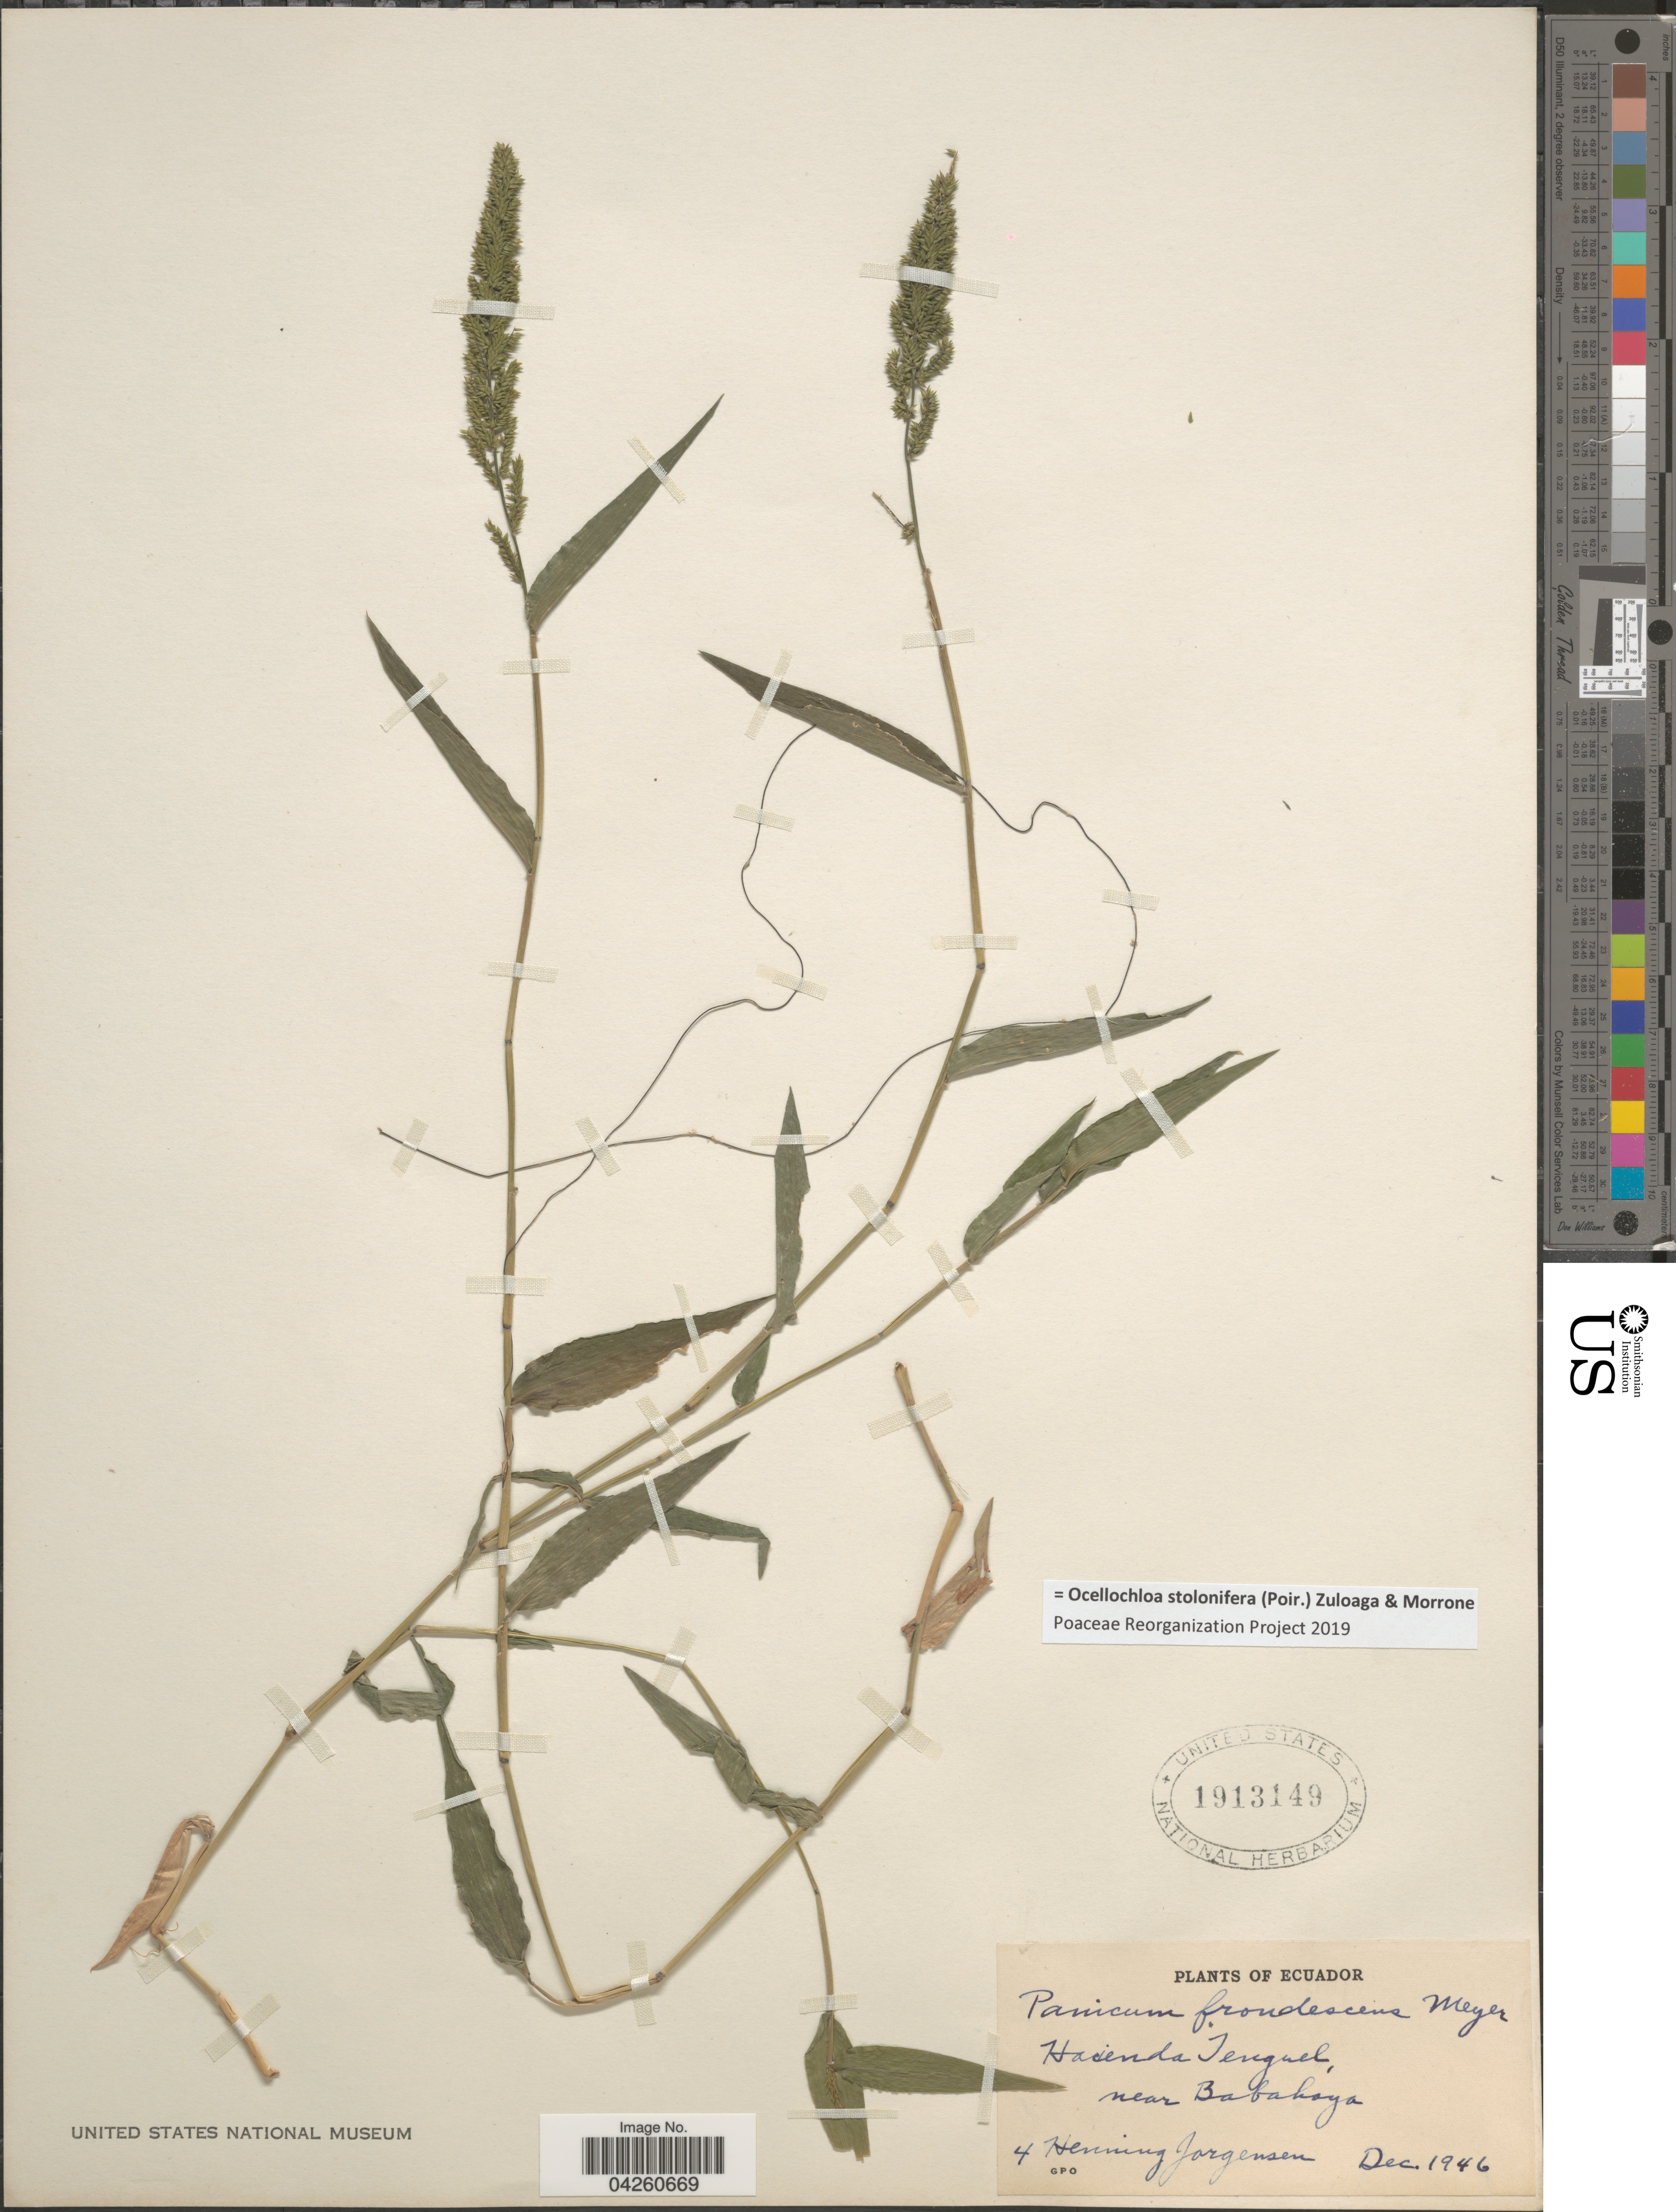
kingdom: Plantae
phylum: Tracheophyta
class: Liliopsida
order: Poales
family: Poaceae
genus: Ocellochloa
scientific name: Ocellochloa stolonifera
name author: (Poir.) Zuloaga & Morrone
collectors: H. Jørgensen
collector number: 4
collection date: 1946-12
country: Ecuador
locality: Hacienda Tenguel, near Babahoya.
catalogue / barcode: US 1913149